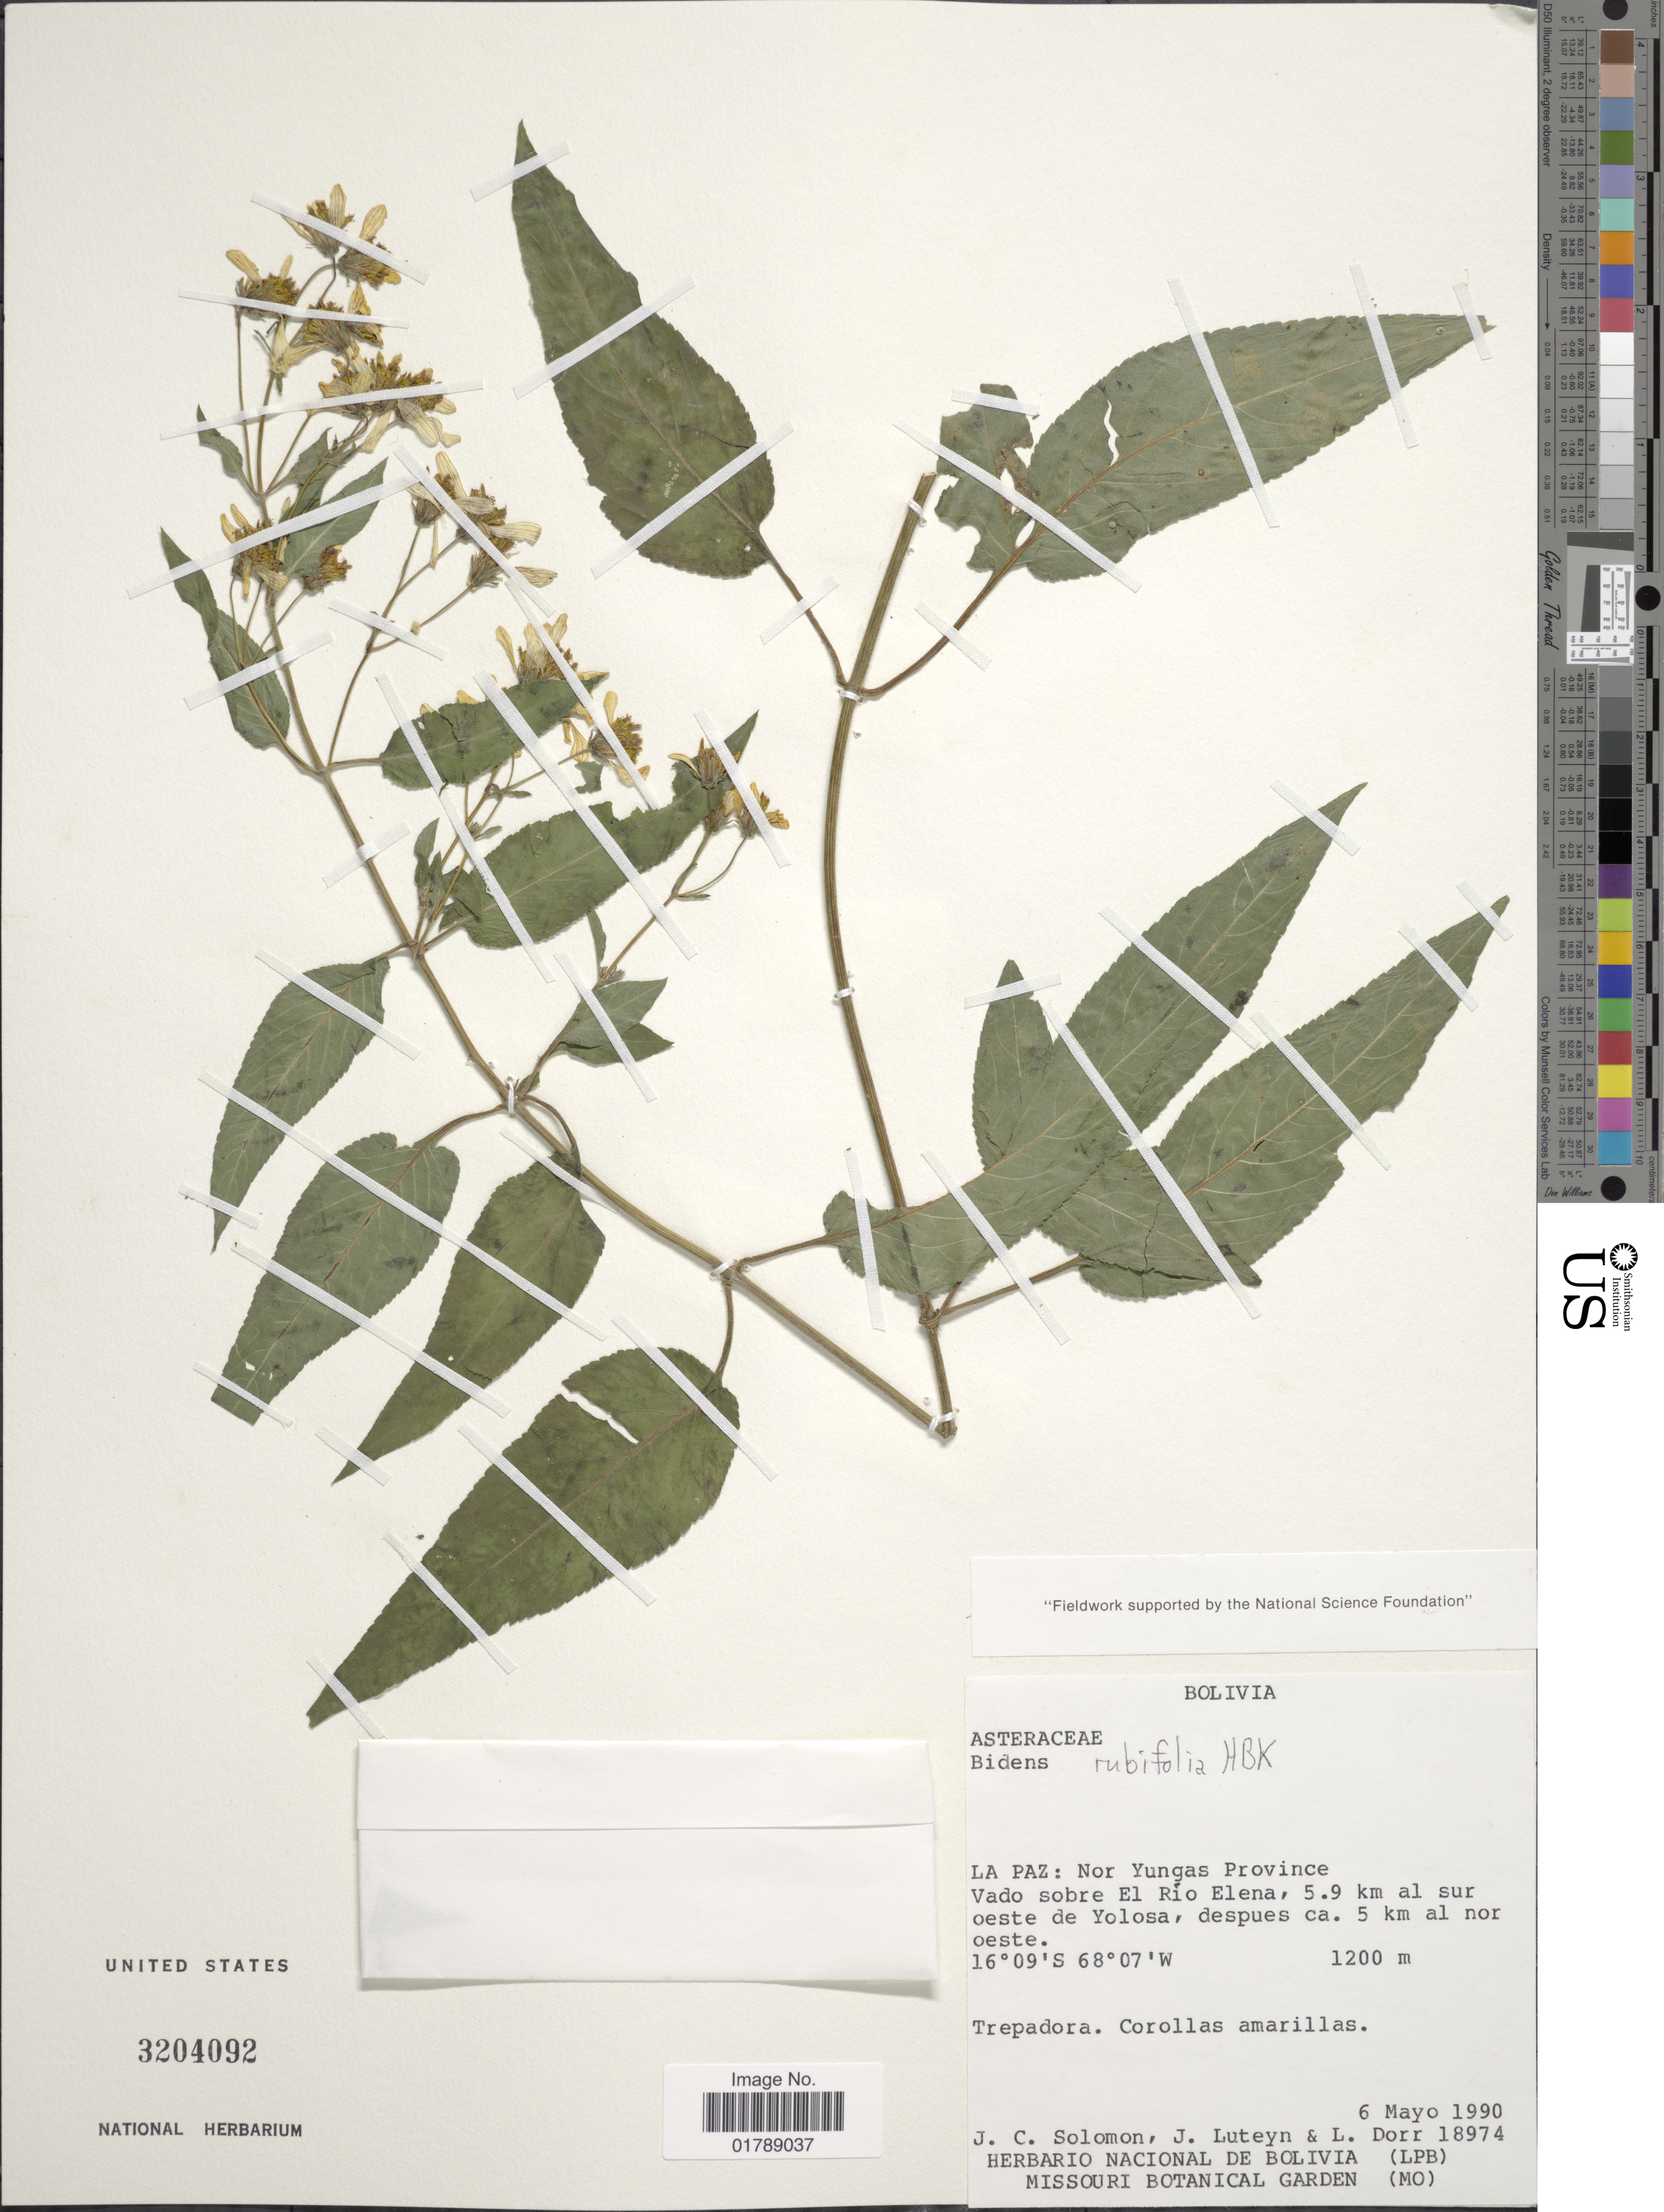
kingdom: Plantae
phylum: Tracheophyta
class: Magnoliopsida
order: Asterales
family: Asteraceae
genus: Bidens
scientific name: Bidens segetum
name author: Mart. ex Colla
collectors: J. C. Solomon, J. L. Luteyn & L. J. Dorr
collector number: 18974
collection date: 1990-05-06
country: Bolivia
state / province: La Paz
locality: Nor Yungas Province. Vado sobre El Río Elena, 5.9 km al sur oeste de Yolosa, despues ca. 5 km al nor oeste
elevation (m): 1200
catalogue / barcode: US 3204092